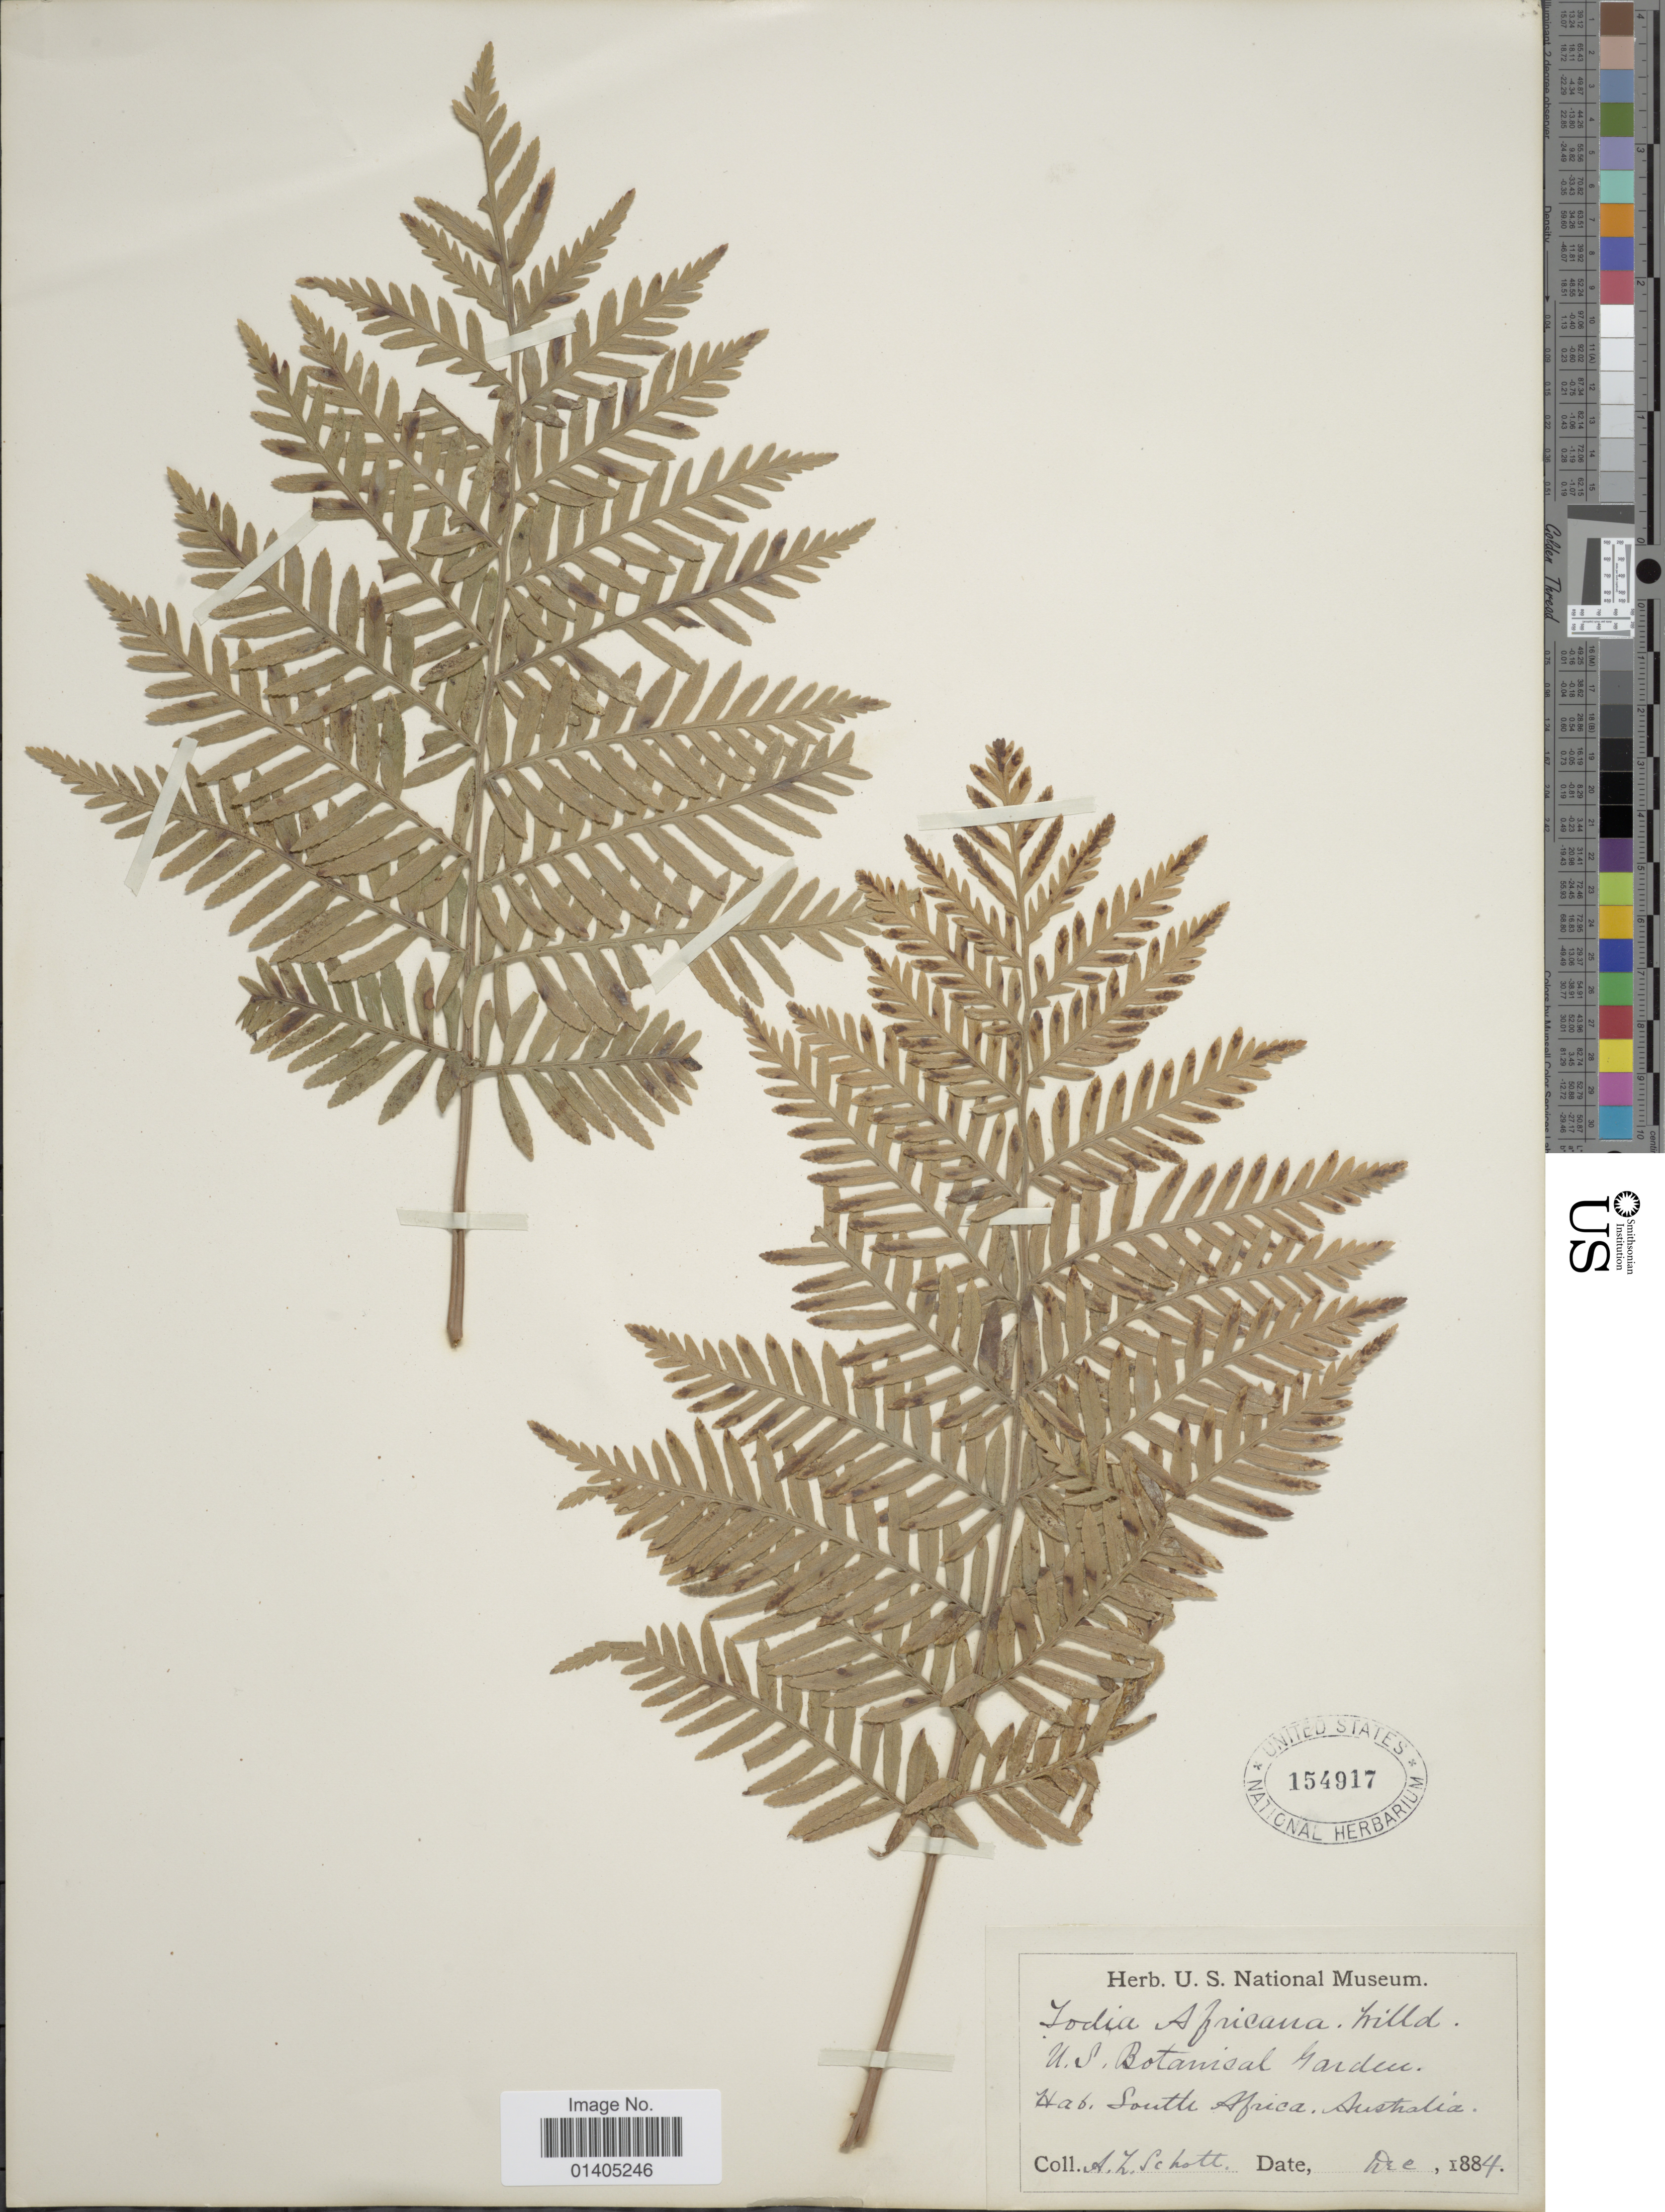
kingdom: Plantae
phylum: Tracheophyta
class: Polypodiopsida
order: Osmundales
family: Osmundaceae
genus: Todea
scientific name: Todea barbara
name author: T. Moore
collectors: A. L. Schott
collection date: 1884-12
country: United States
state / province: District of Columbia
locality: U.S. Botanical garden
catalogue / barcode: US 154917